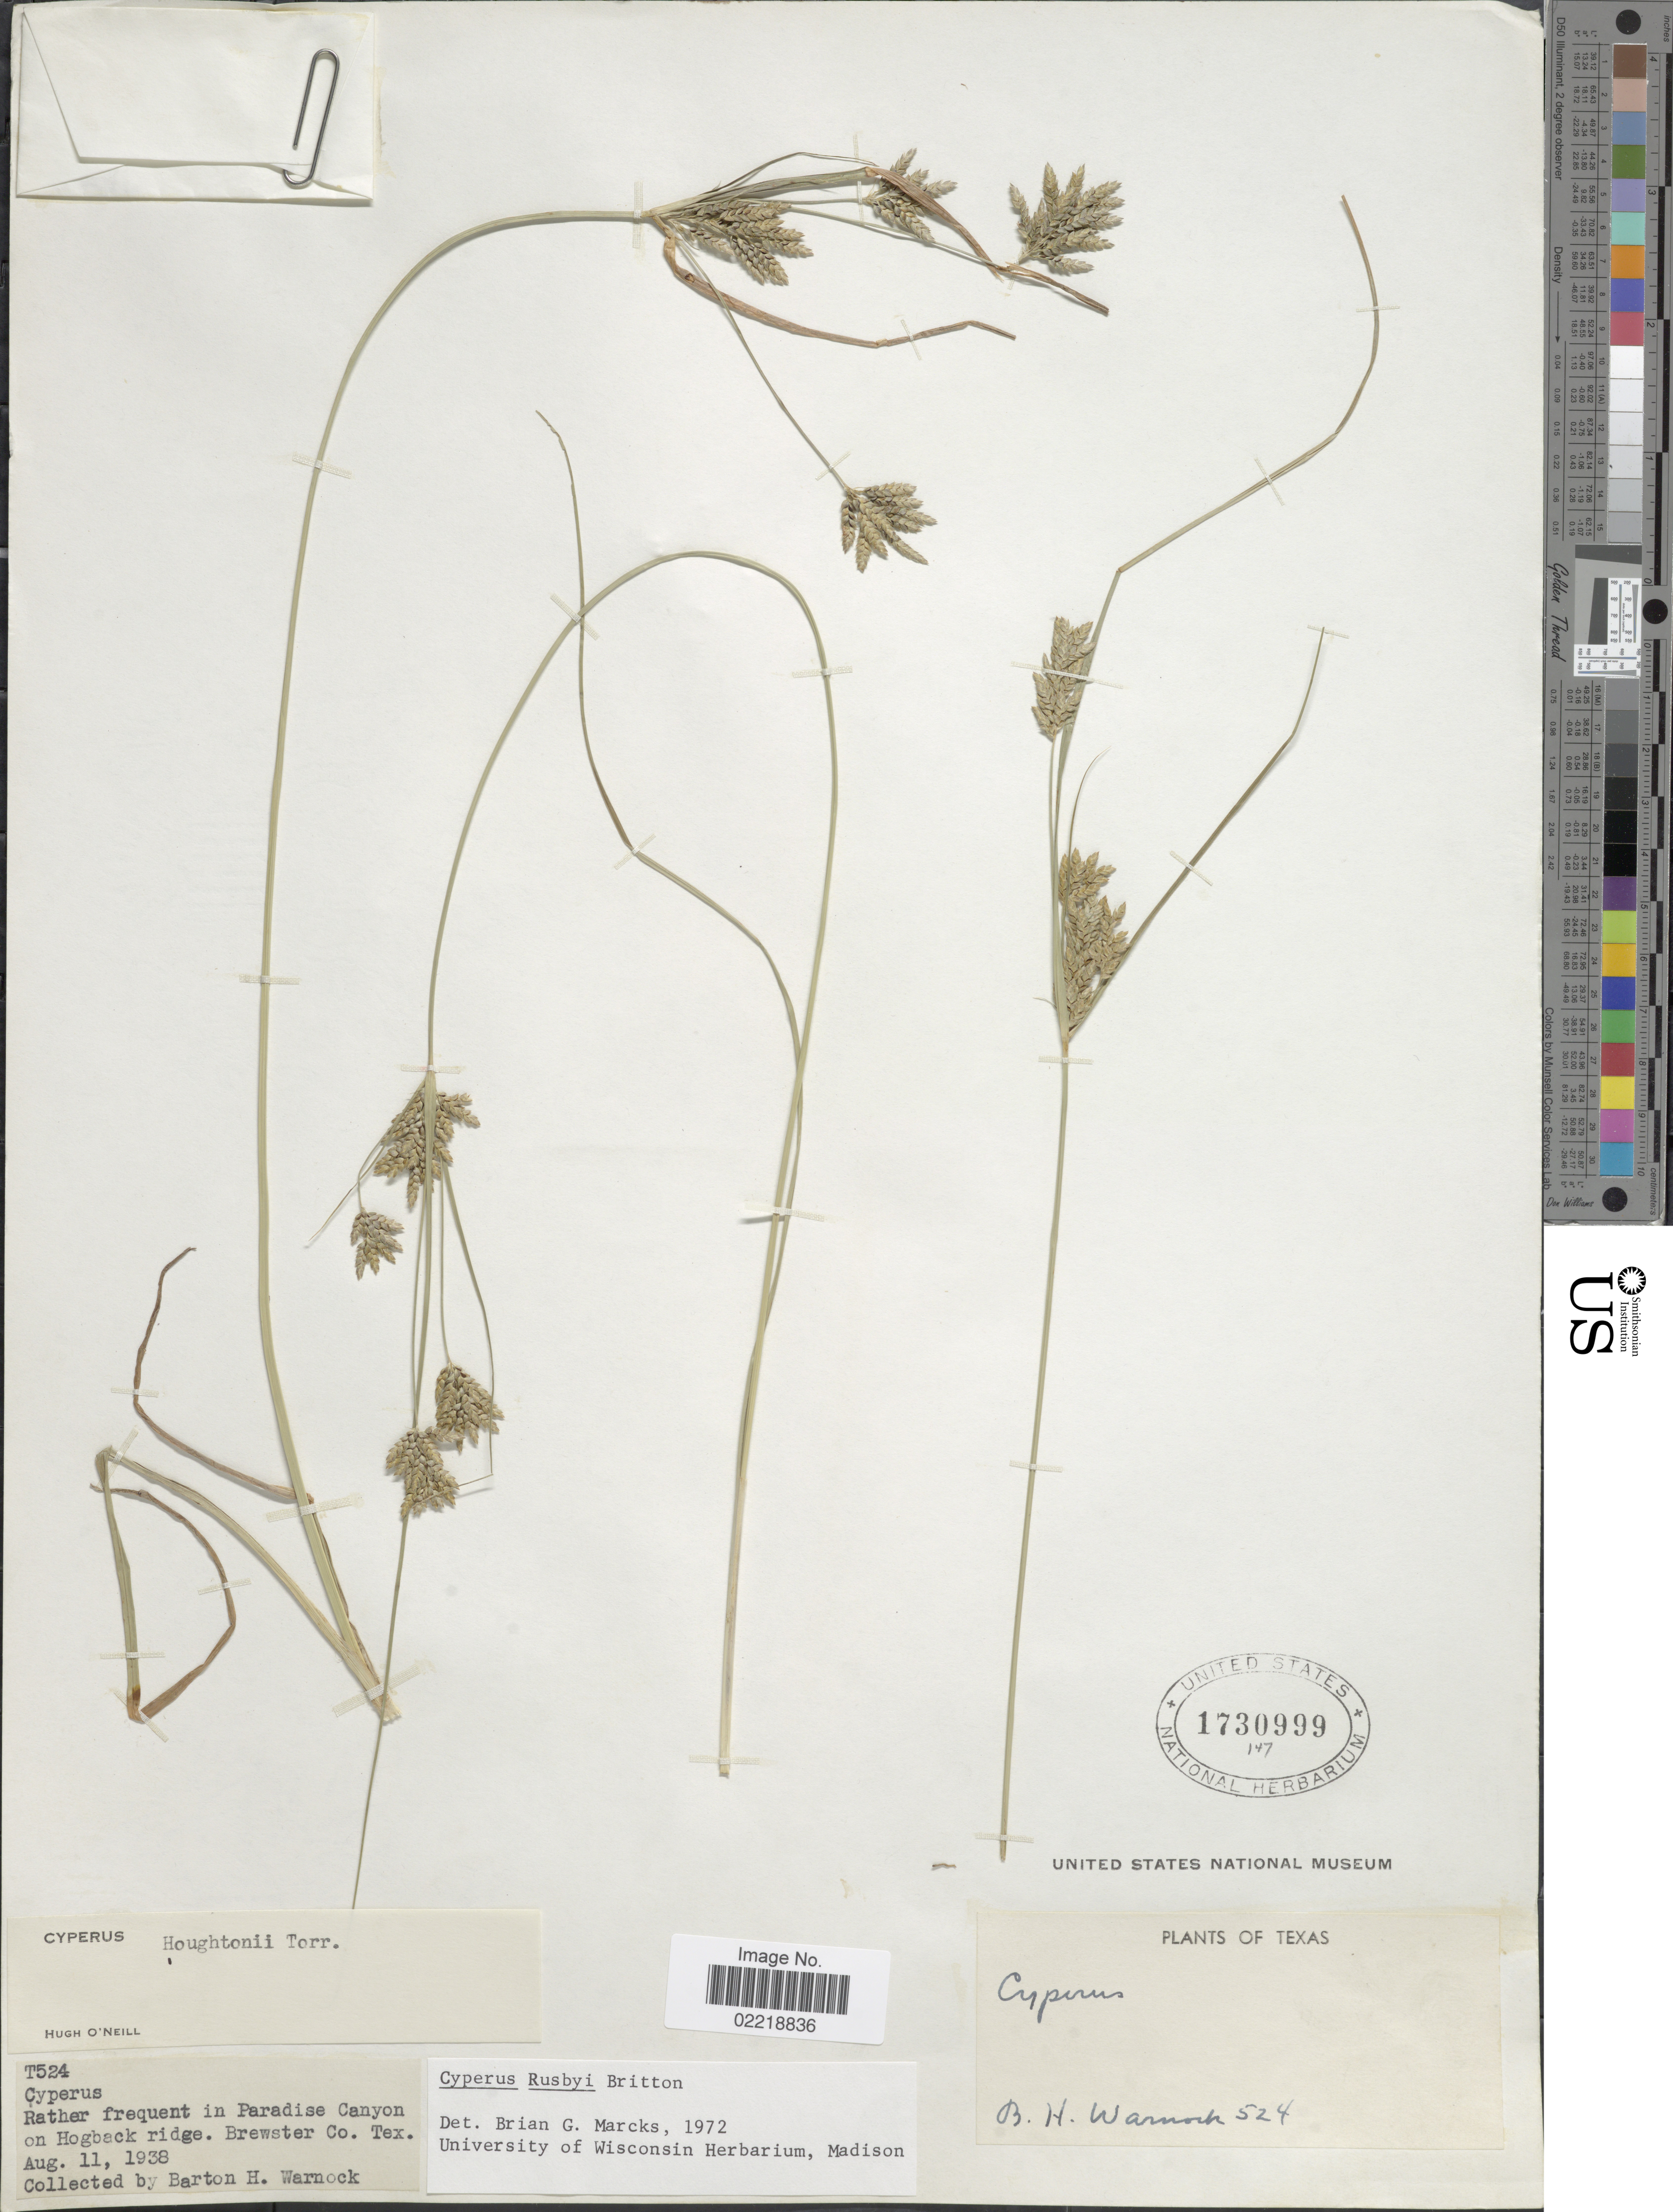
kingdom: Plantae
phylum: Tracheophyta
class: Liliopsida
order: Poales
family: Cyperaceae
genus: Cyperus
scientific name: Cyperus sphaerolepis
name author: Boeckeler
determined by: Strong, Mark T., (BOT), Smithsonian Institution - National Museum of Natural History (UNITED STATES)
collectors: B. H. Warnock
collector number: T524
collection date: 1938-08-11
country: United States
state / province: Texas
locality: Rather frequent in Paradise Canyon on Hogback ridge. Brewster Co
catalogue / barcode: US 1730999